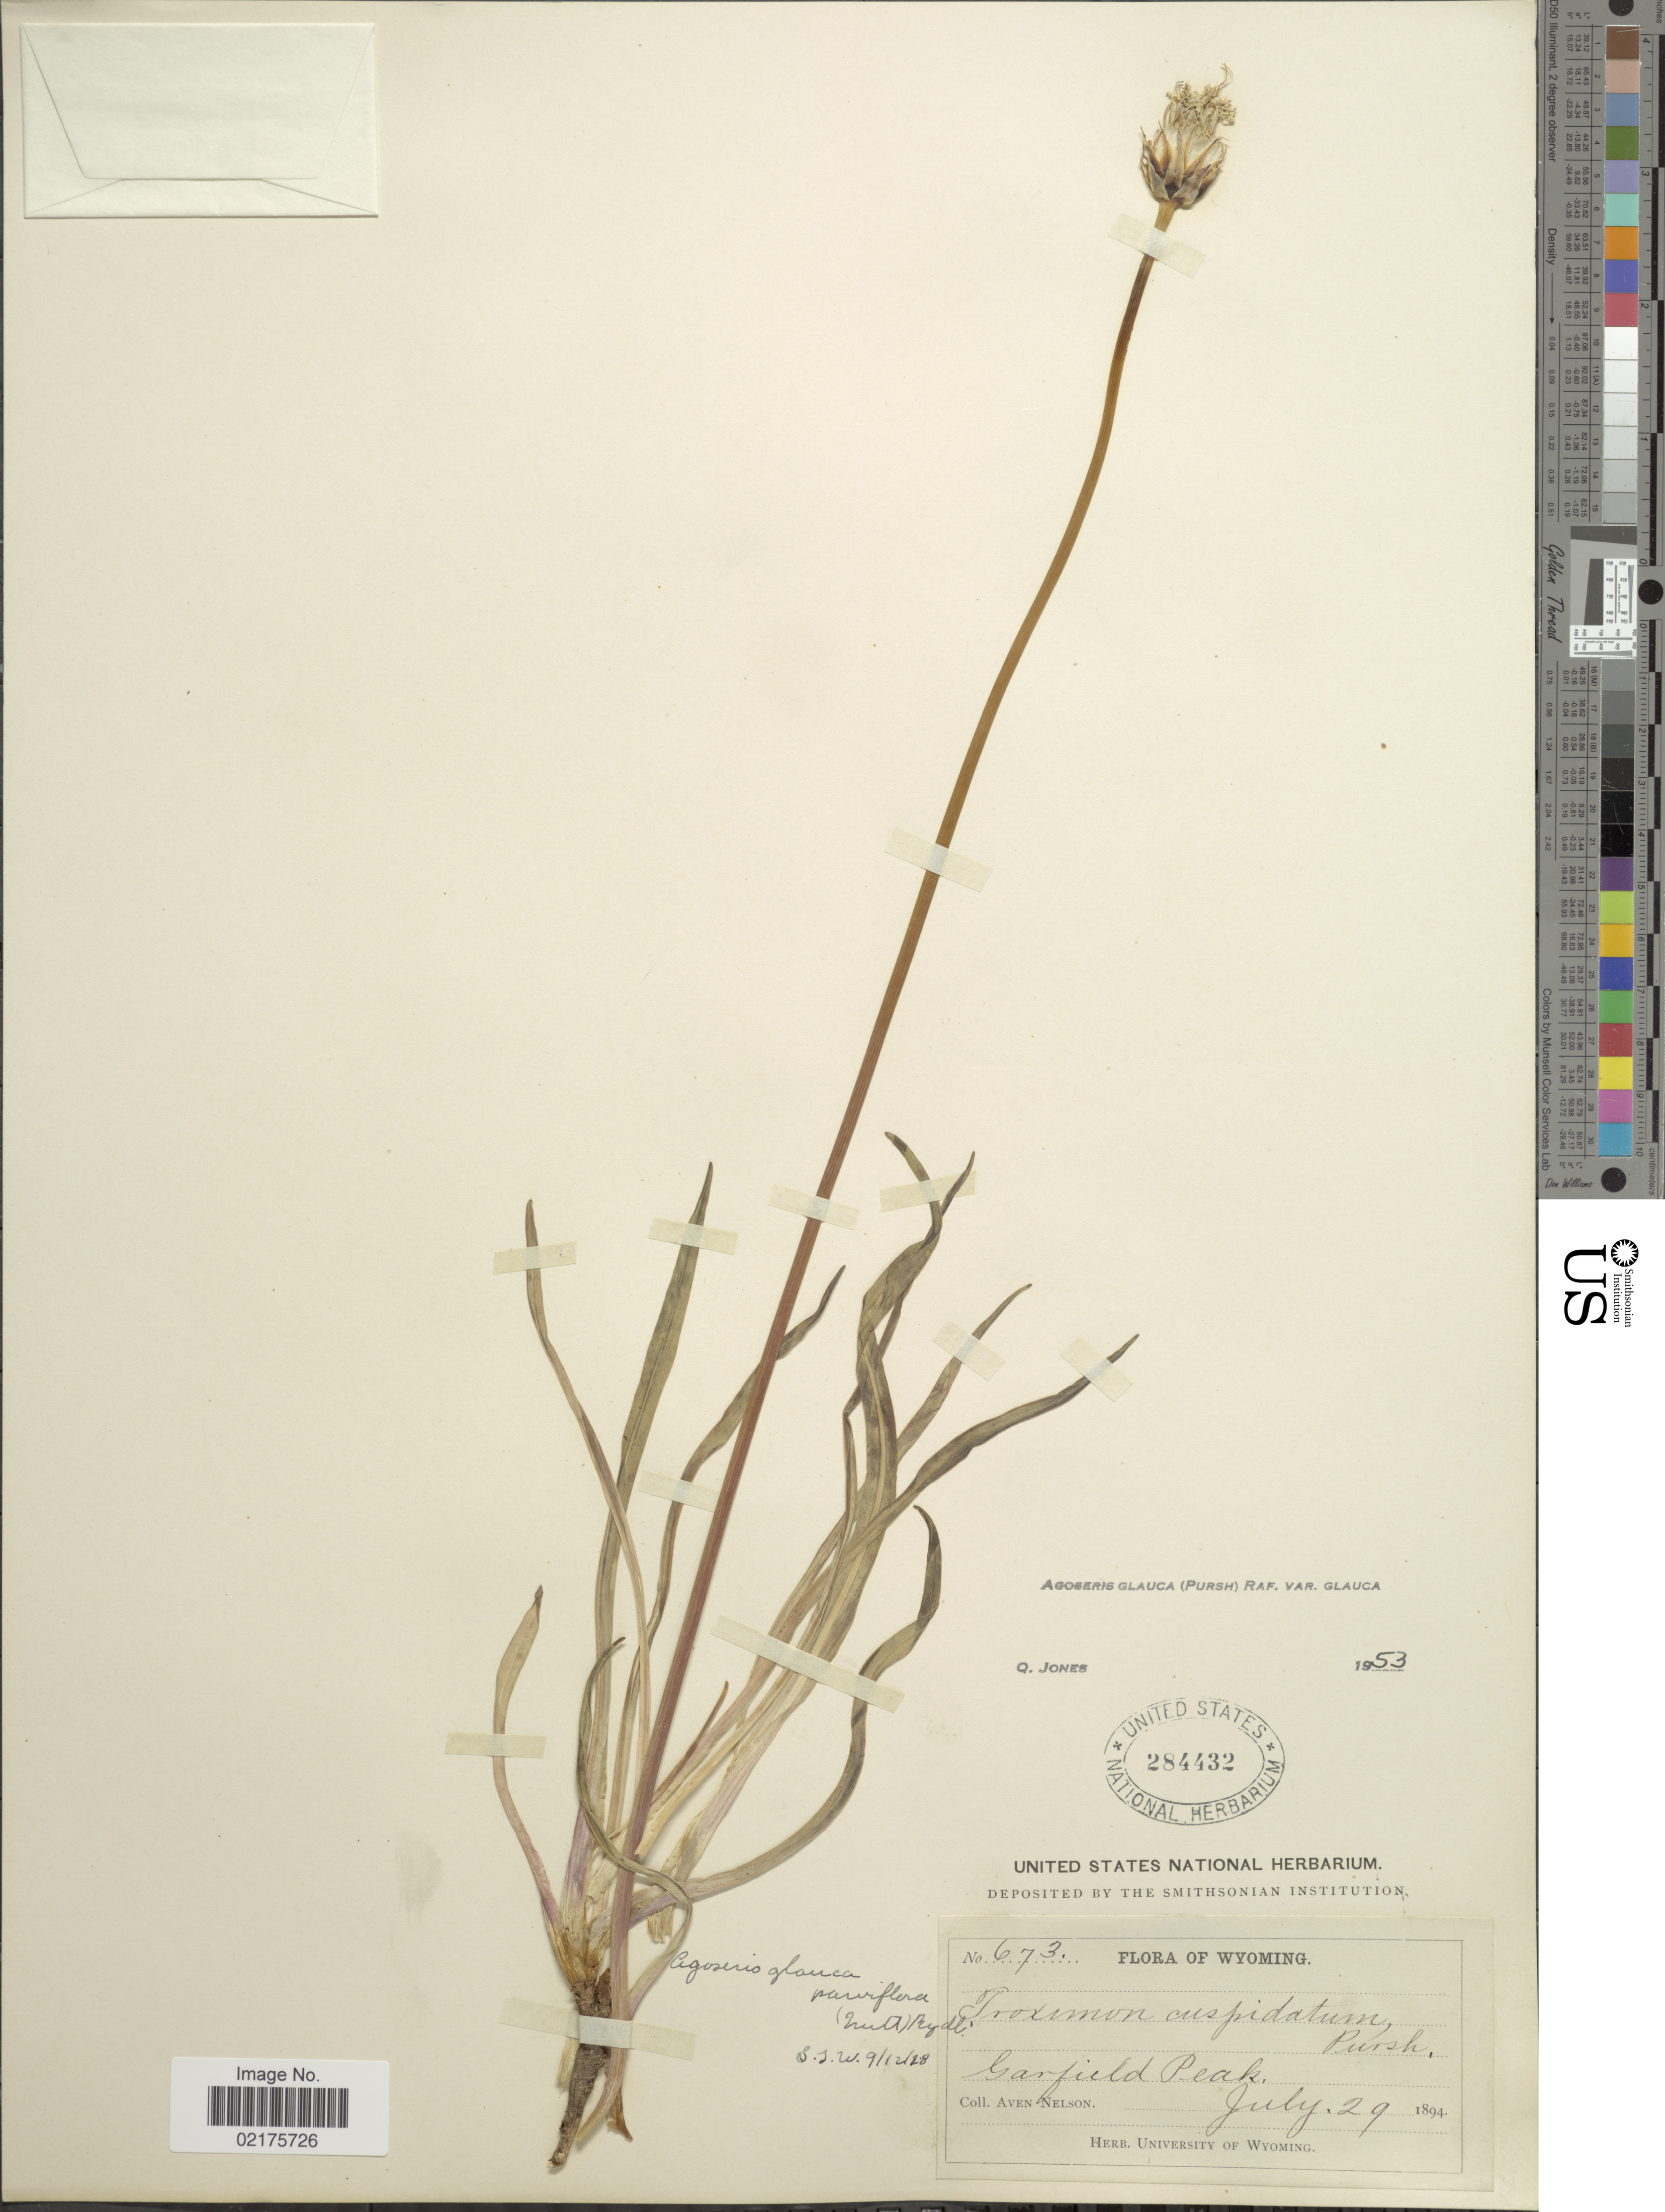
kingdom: Plantae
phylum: Tracheophyta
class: Magnoliopsida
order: Asterales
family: Asteraceae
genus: Agoseris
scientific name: Agoseris glauca var. glauca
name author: (Pursh) Raf.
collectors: A. Nelson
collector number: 673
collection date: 1894-07-29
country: United States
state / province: Wyoming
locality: Garfield Peak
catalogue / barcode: US 284432